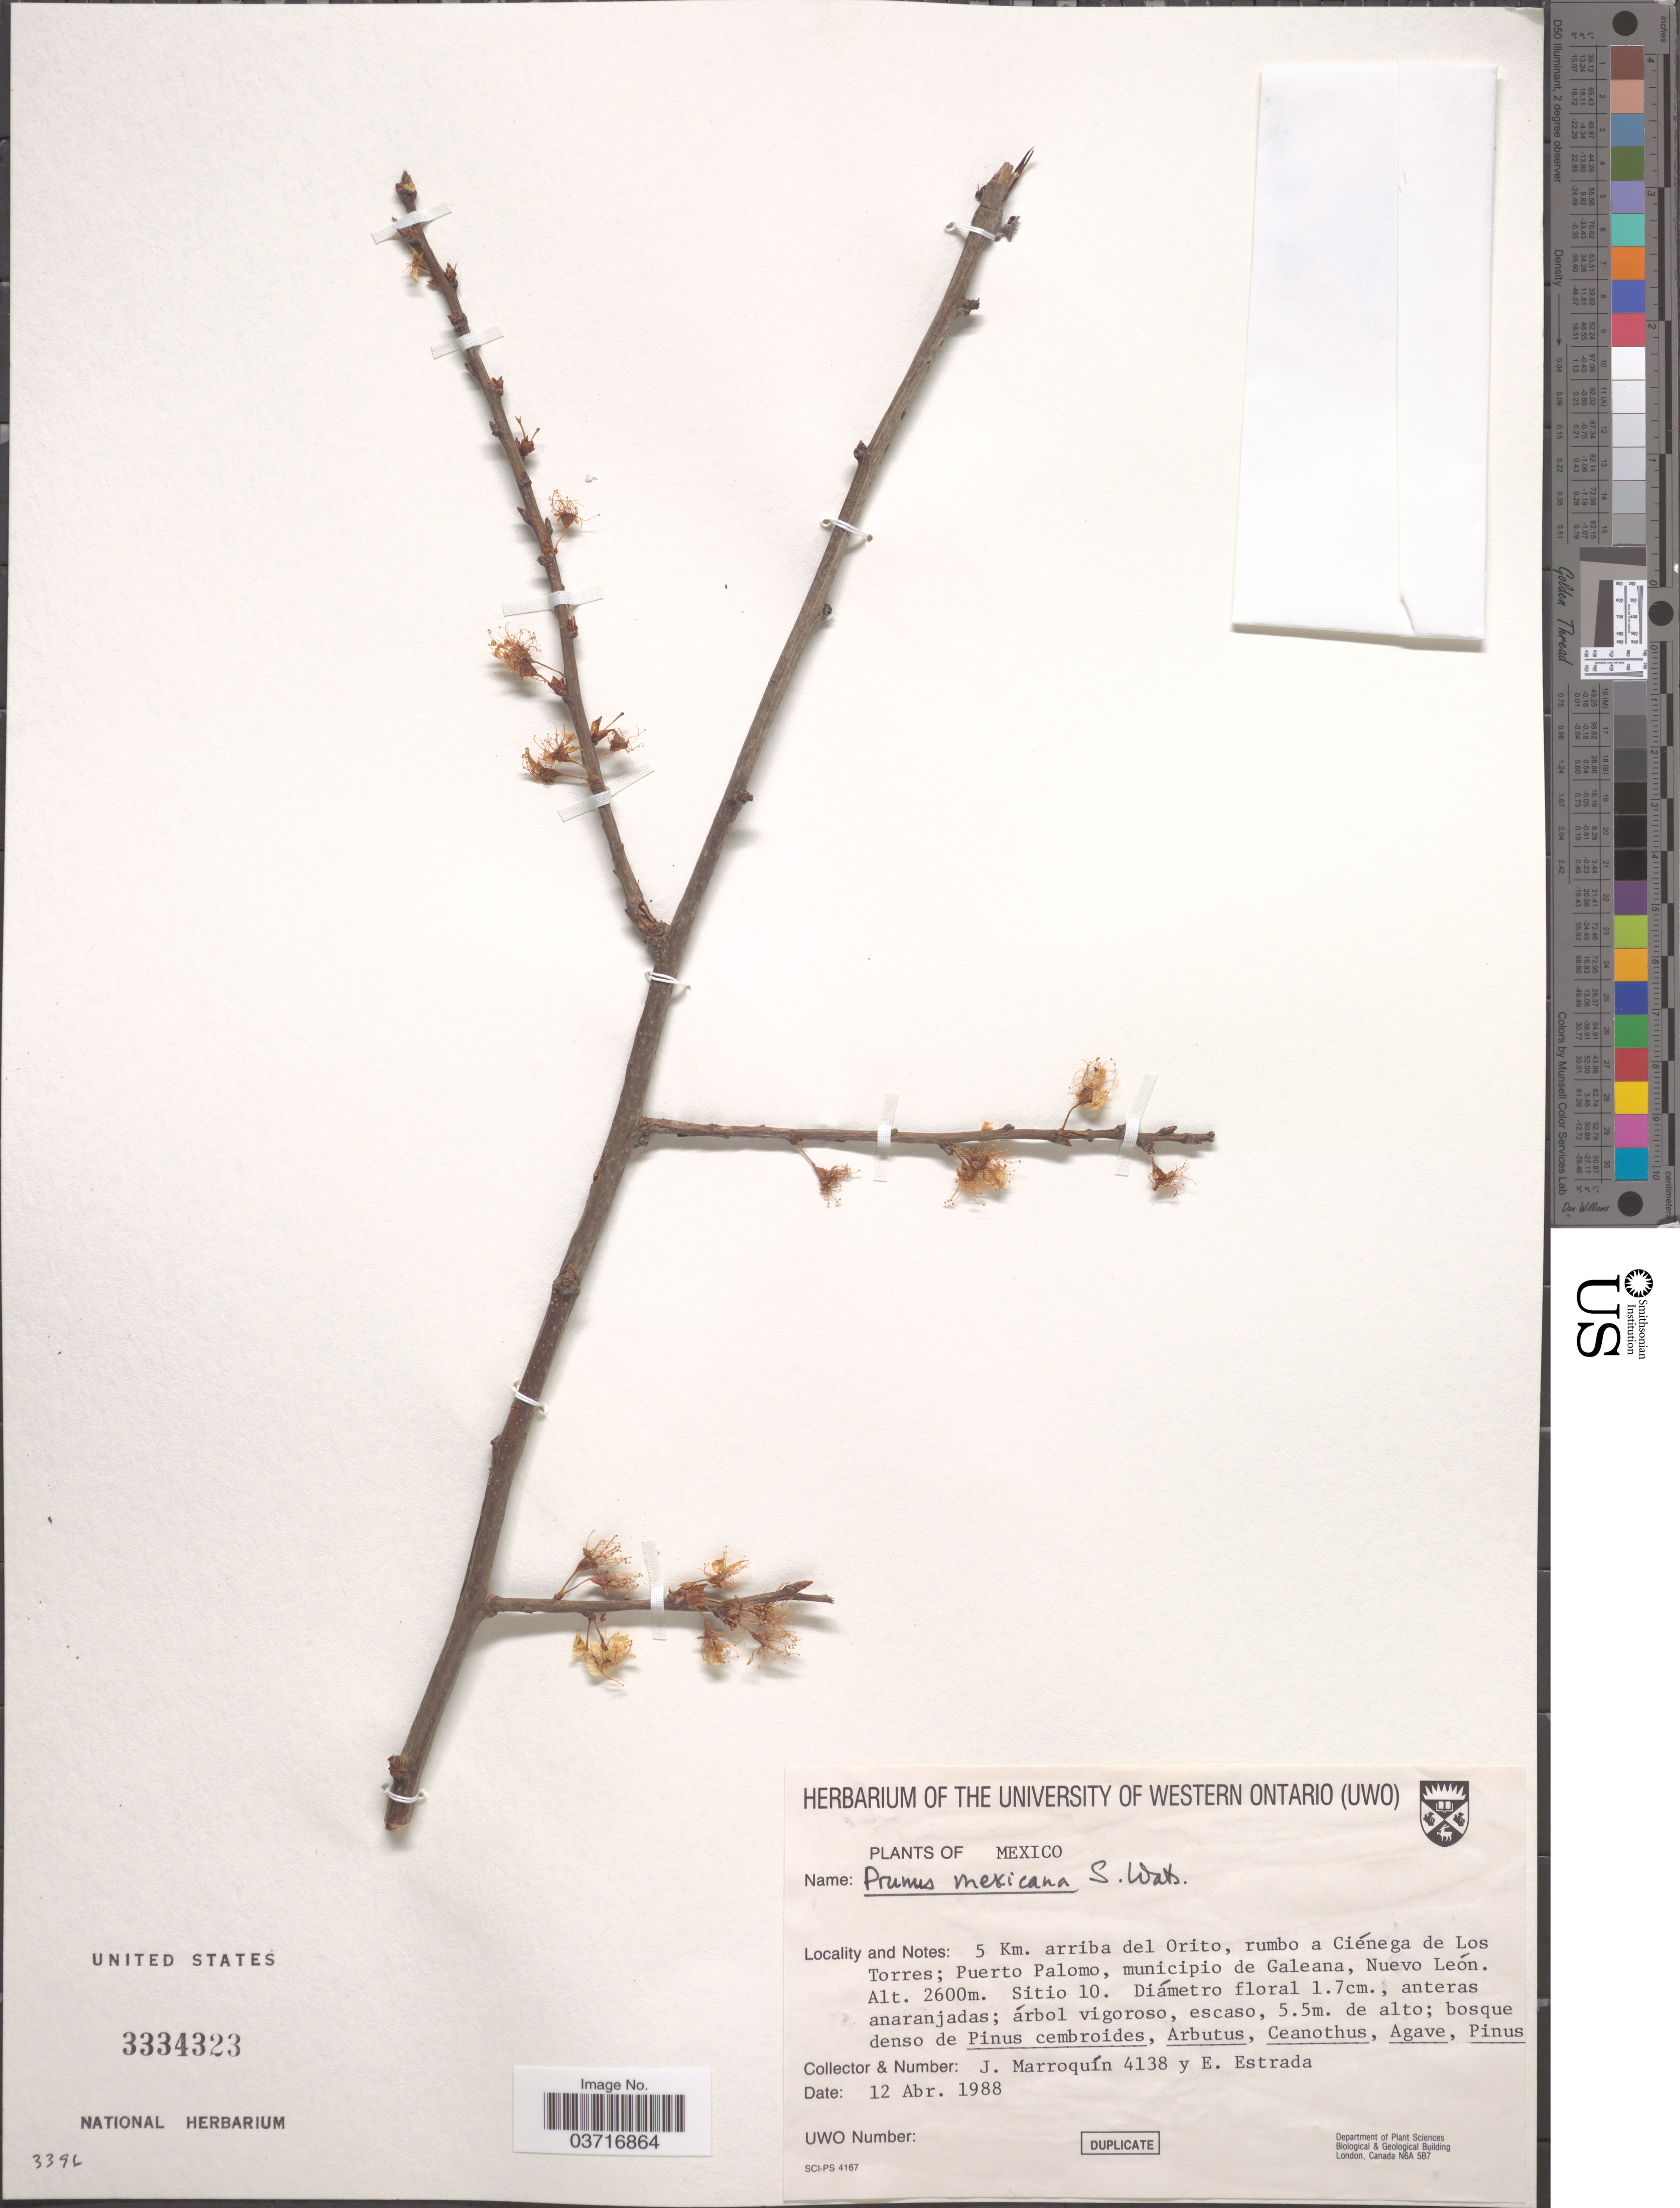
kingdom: Plantae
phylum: Tracheophyta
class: Magnoliopsida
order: Rosales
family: Rosaceae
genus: Prunus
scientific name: Prunus mexicana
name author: S. Watson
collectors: J. Marroquin & E. Estrada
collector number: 4138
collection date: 1988-04-12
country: Mexico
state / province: Nuevo León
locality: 5 Km. arriba del Orito, rumbo a Ciénega de Los Torres; Puerto Palomo, municipio de Galeana.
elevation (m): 2600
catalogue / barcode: US 3334323